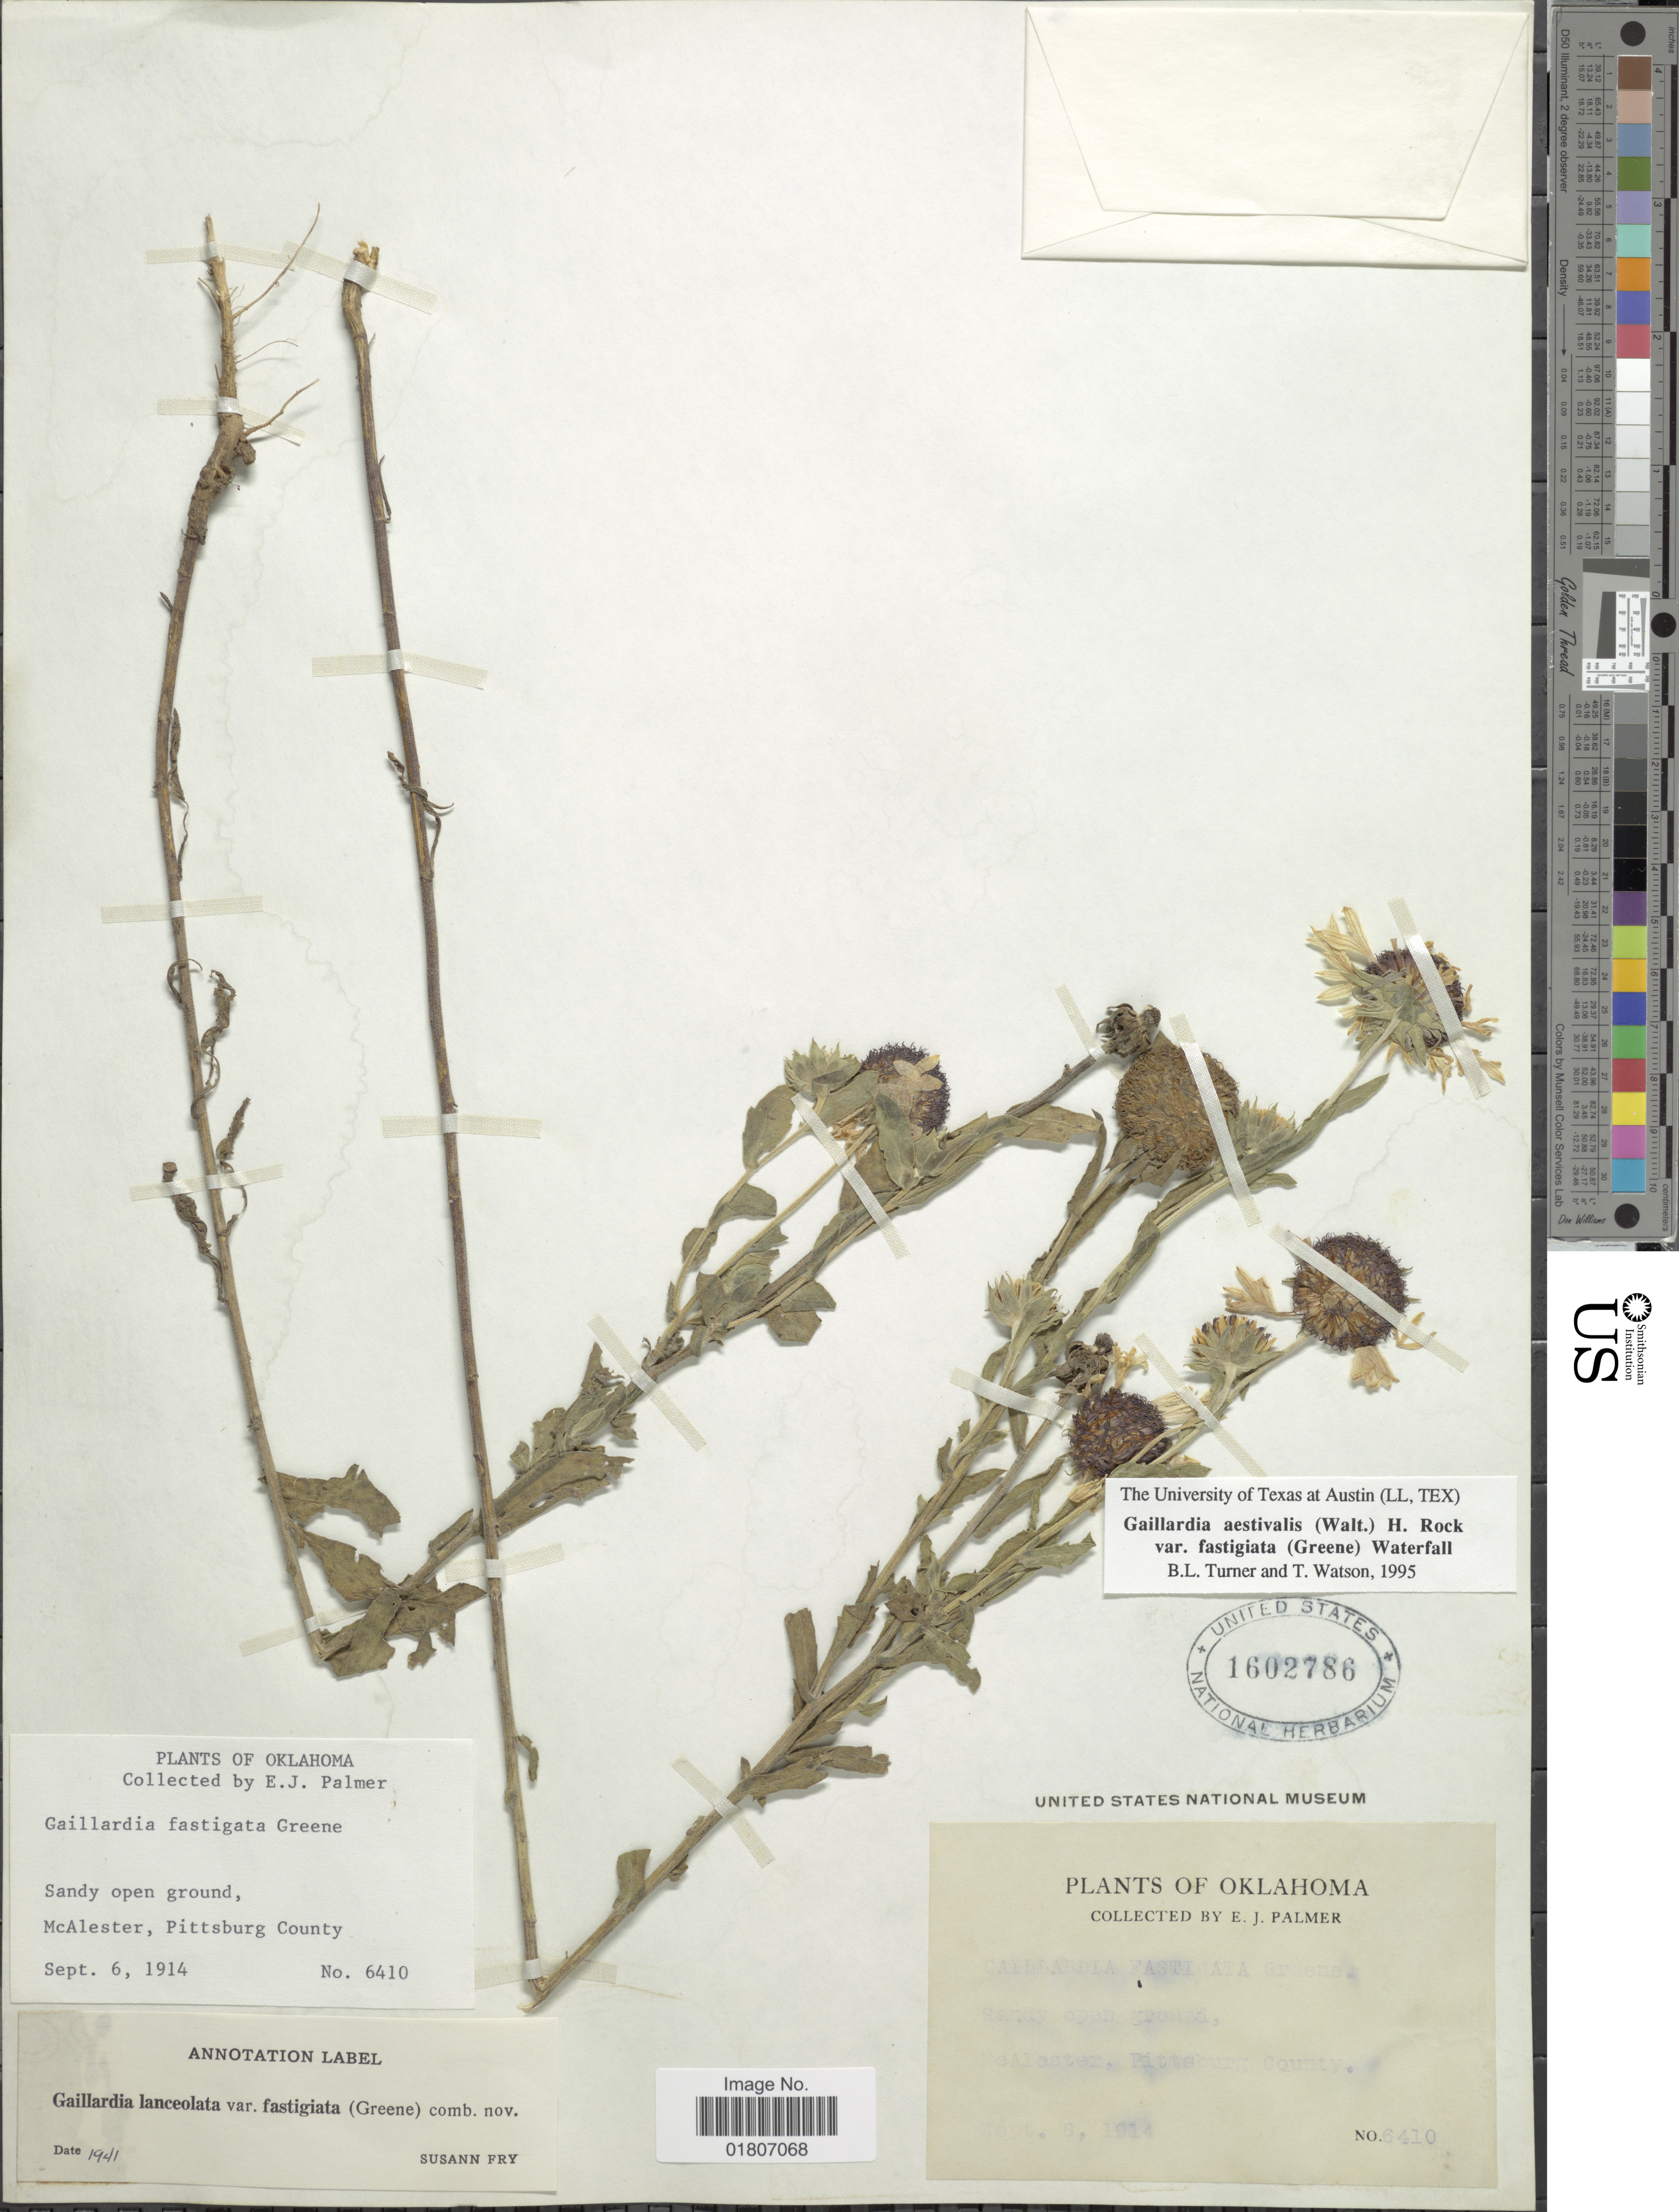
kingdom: Plantae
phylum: Tracheophyta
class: Magnoliopsida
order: Asterales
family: Asteraceae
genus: Gaillardia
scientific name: Gaillardia aestivalis var. fastigiata (indet)?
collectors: E. J. Palmer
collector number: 6410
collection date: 1914-09-06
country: United States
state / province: Oklahoma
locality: McAlester, Pittsburg County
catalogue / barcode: US 1602786